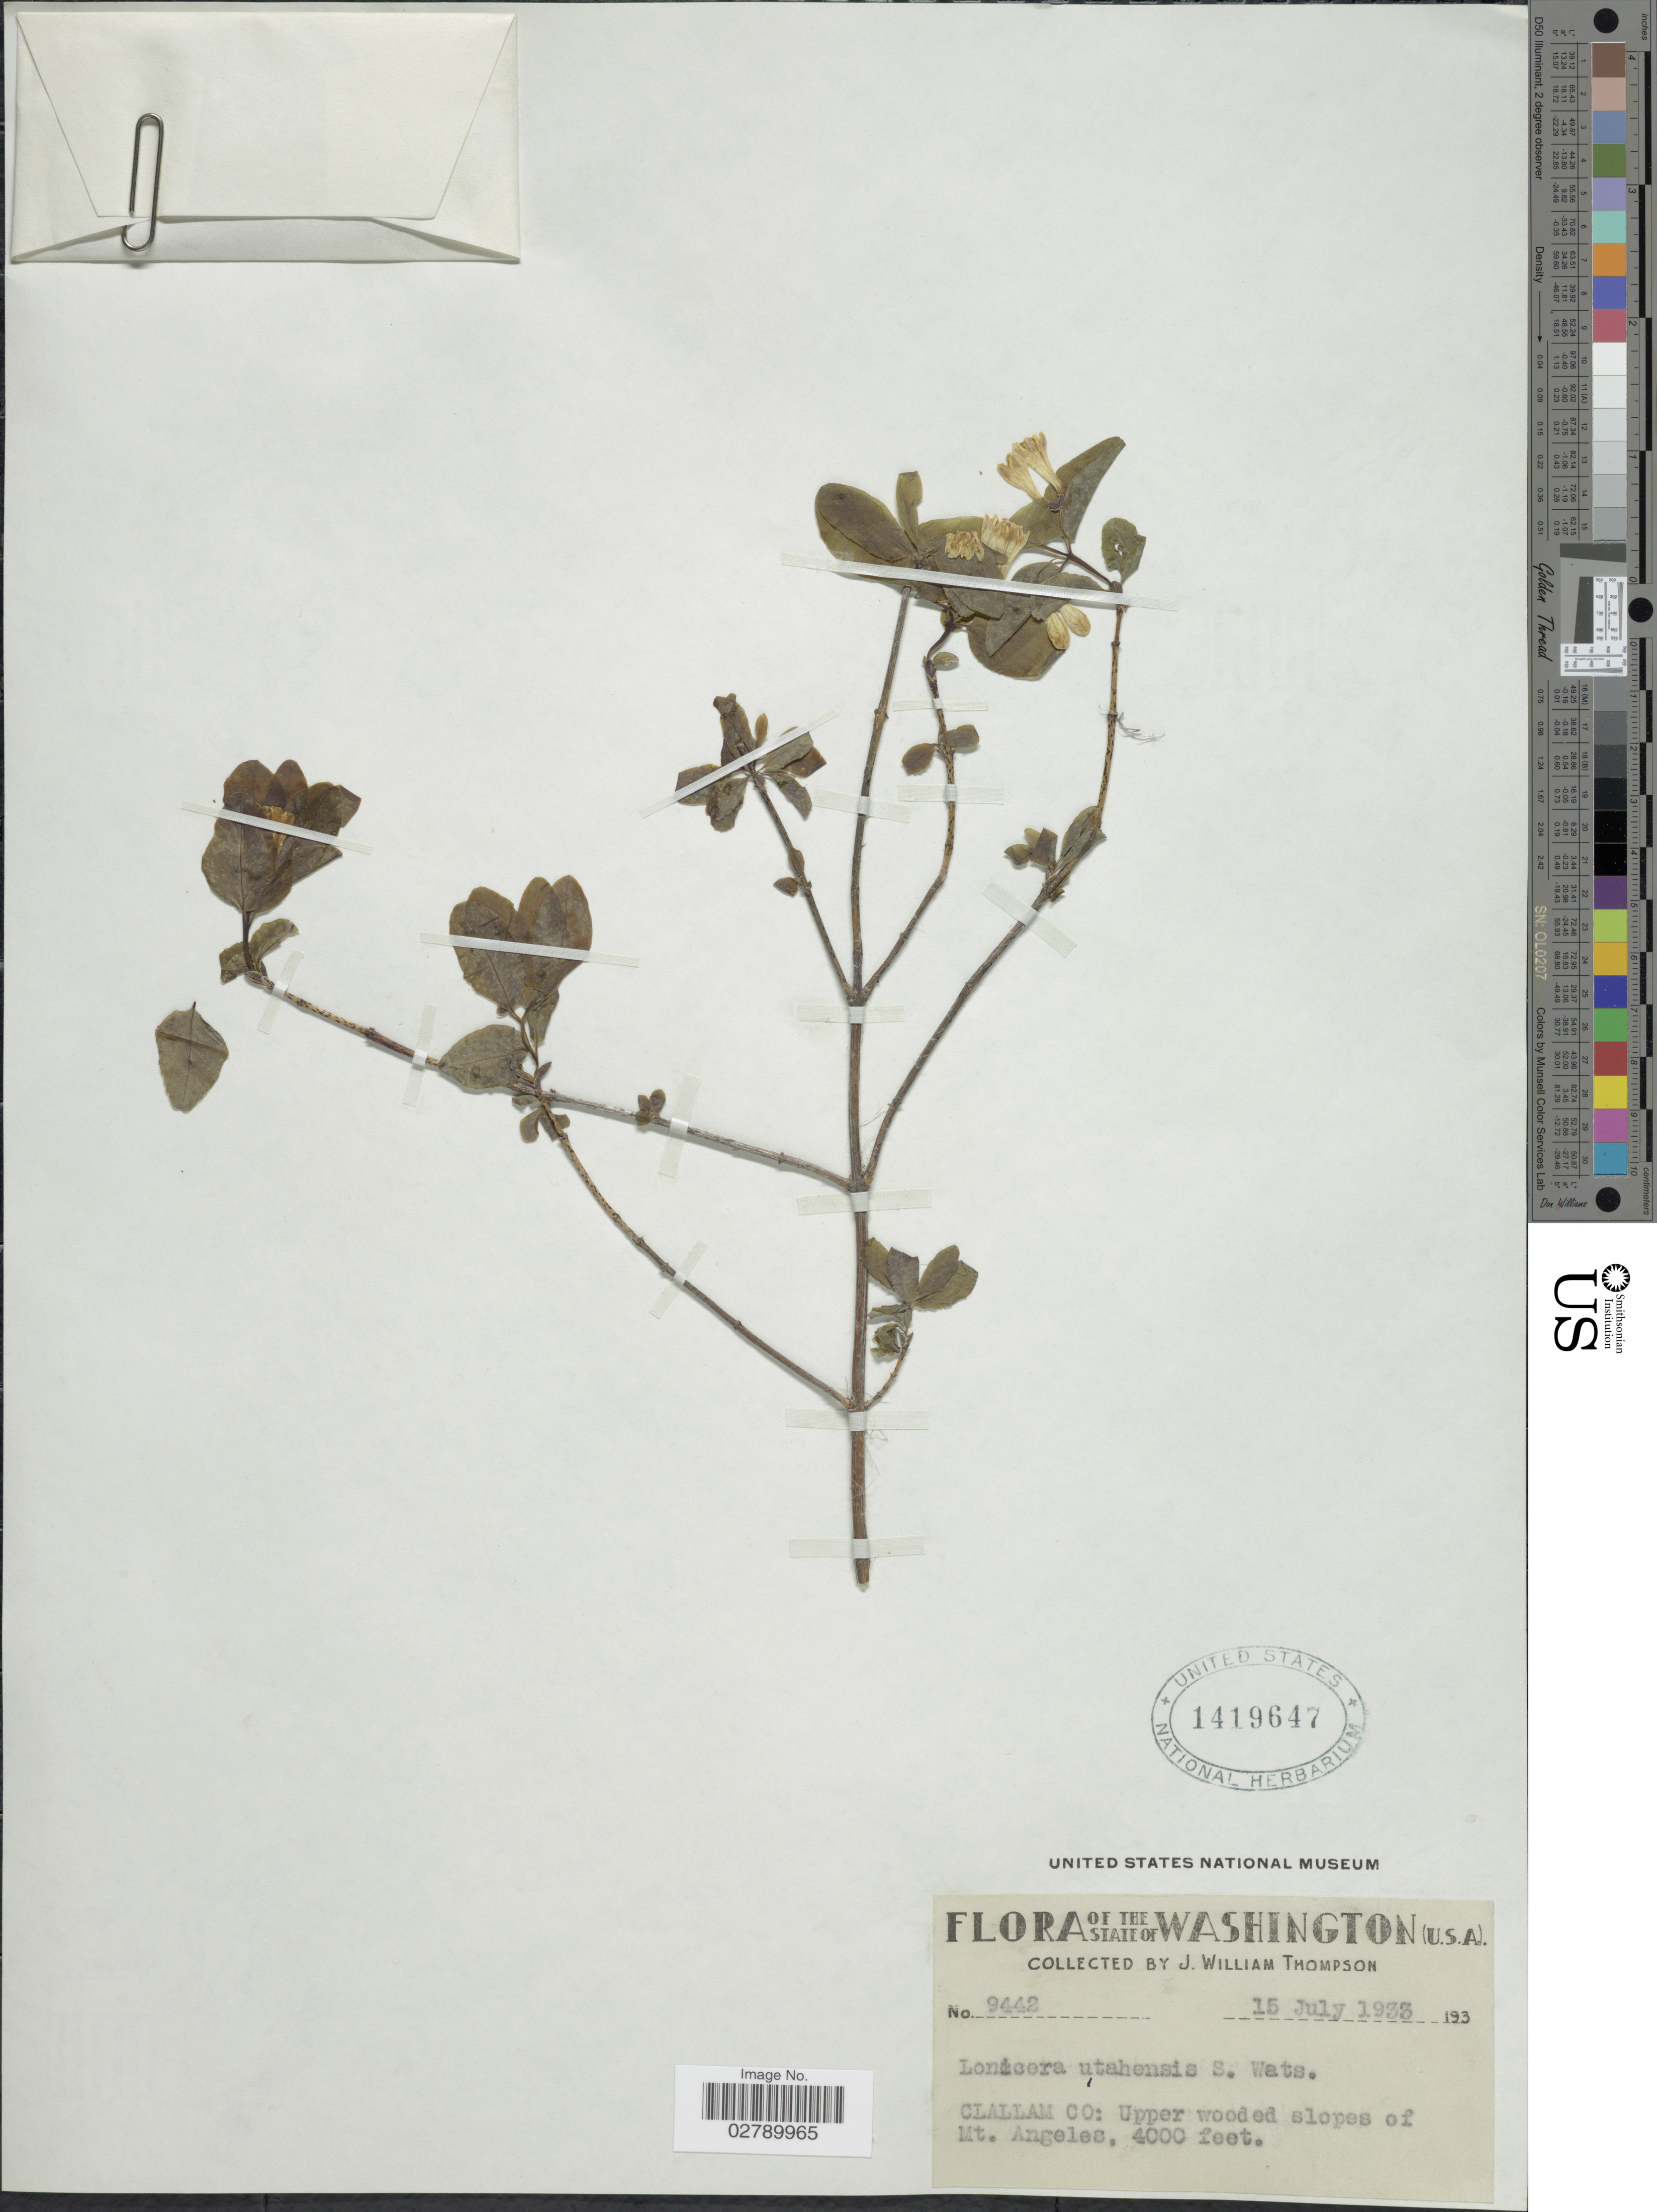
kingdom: Plantae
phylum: Tracheophyta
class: Magnoliopsida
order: Dipsacales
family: Caprifoliaceae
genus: Lonicera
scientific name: Lonicera utahensis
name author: S. Watson in C. King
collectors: J. W. Thompson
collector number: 9442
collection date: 1933-07-15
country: United States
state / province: Washington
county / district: Clallam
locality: Clallam Co: Upper wooded slopes of Mt. Angeles.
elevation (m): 1219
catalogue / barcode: US 1419647